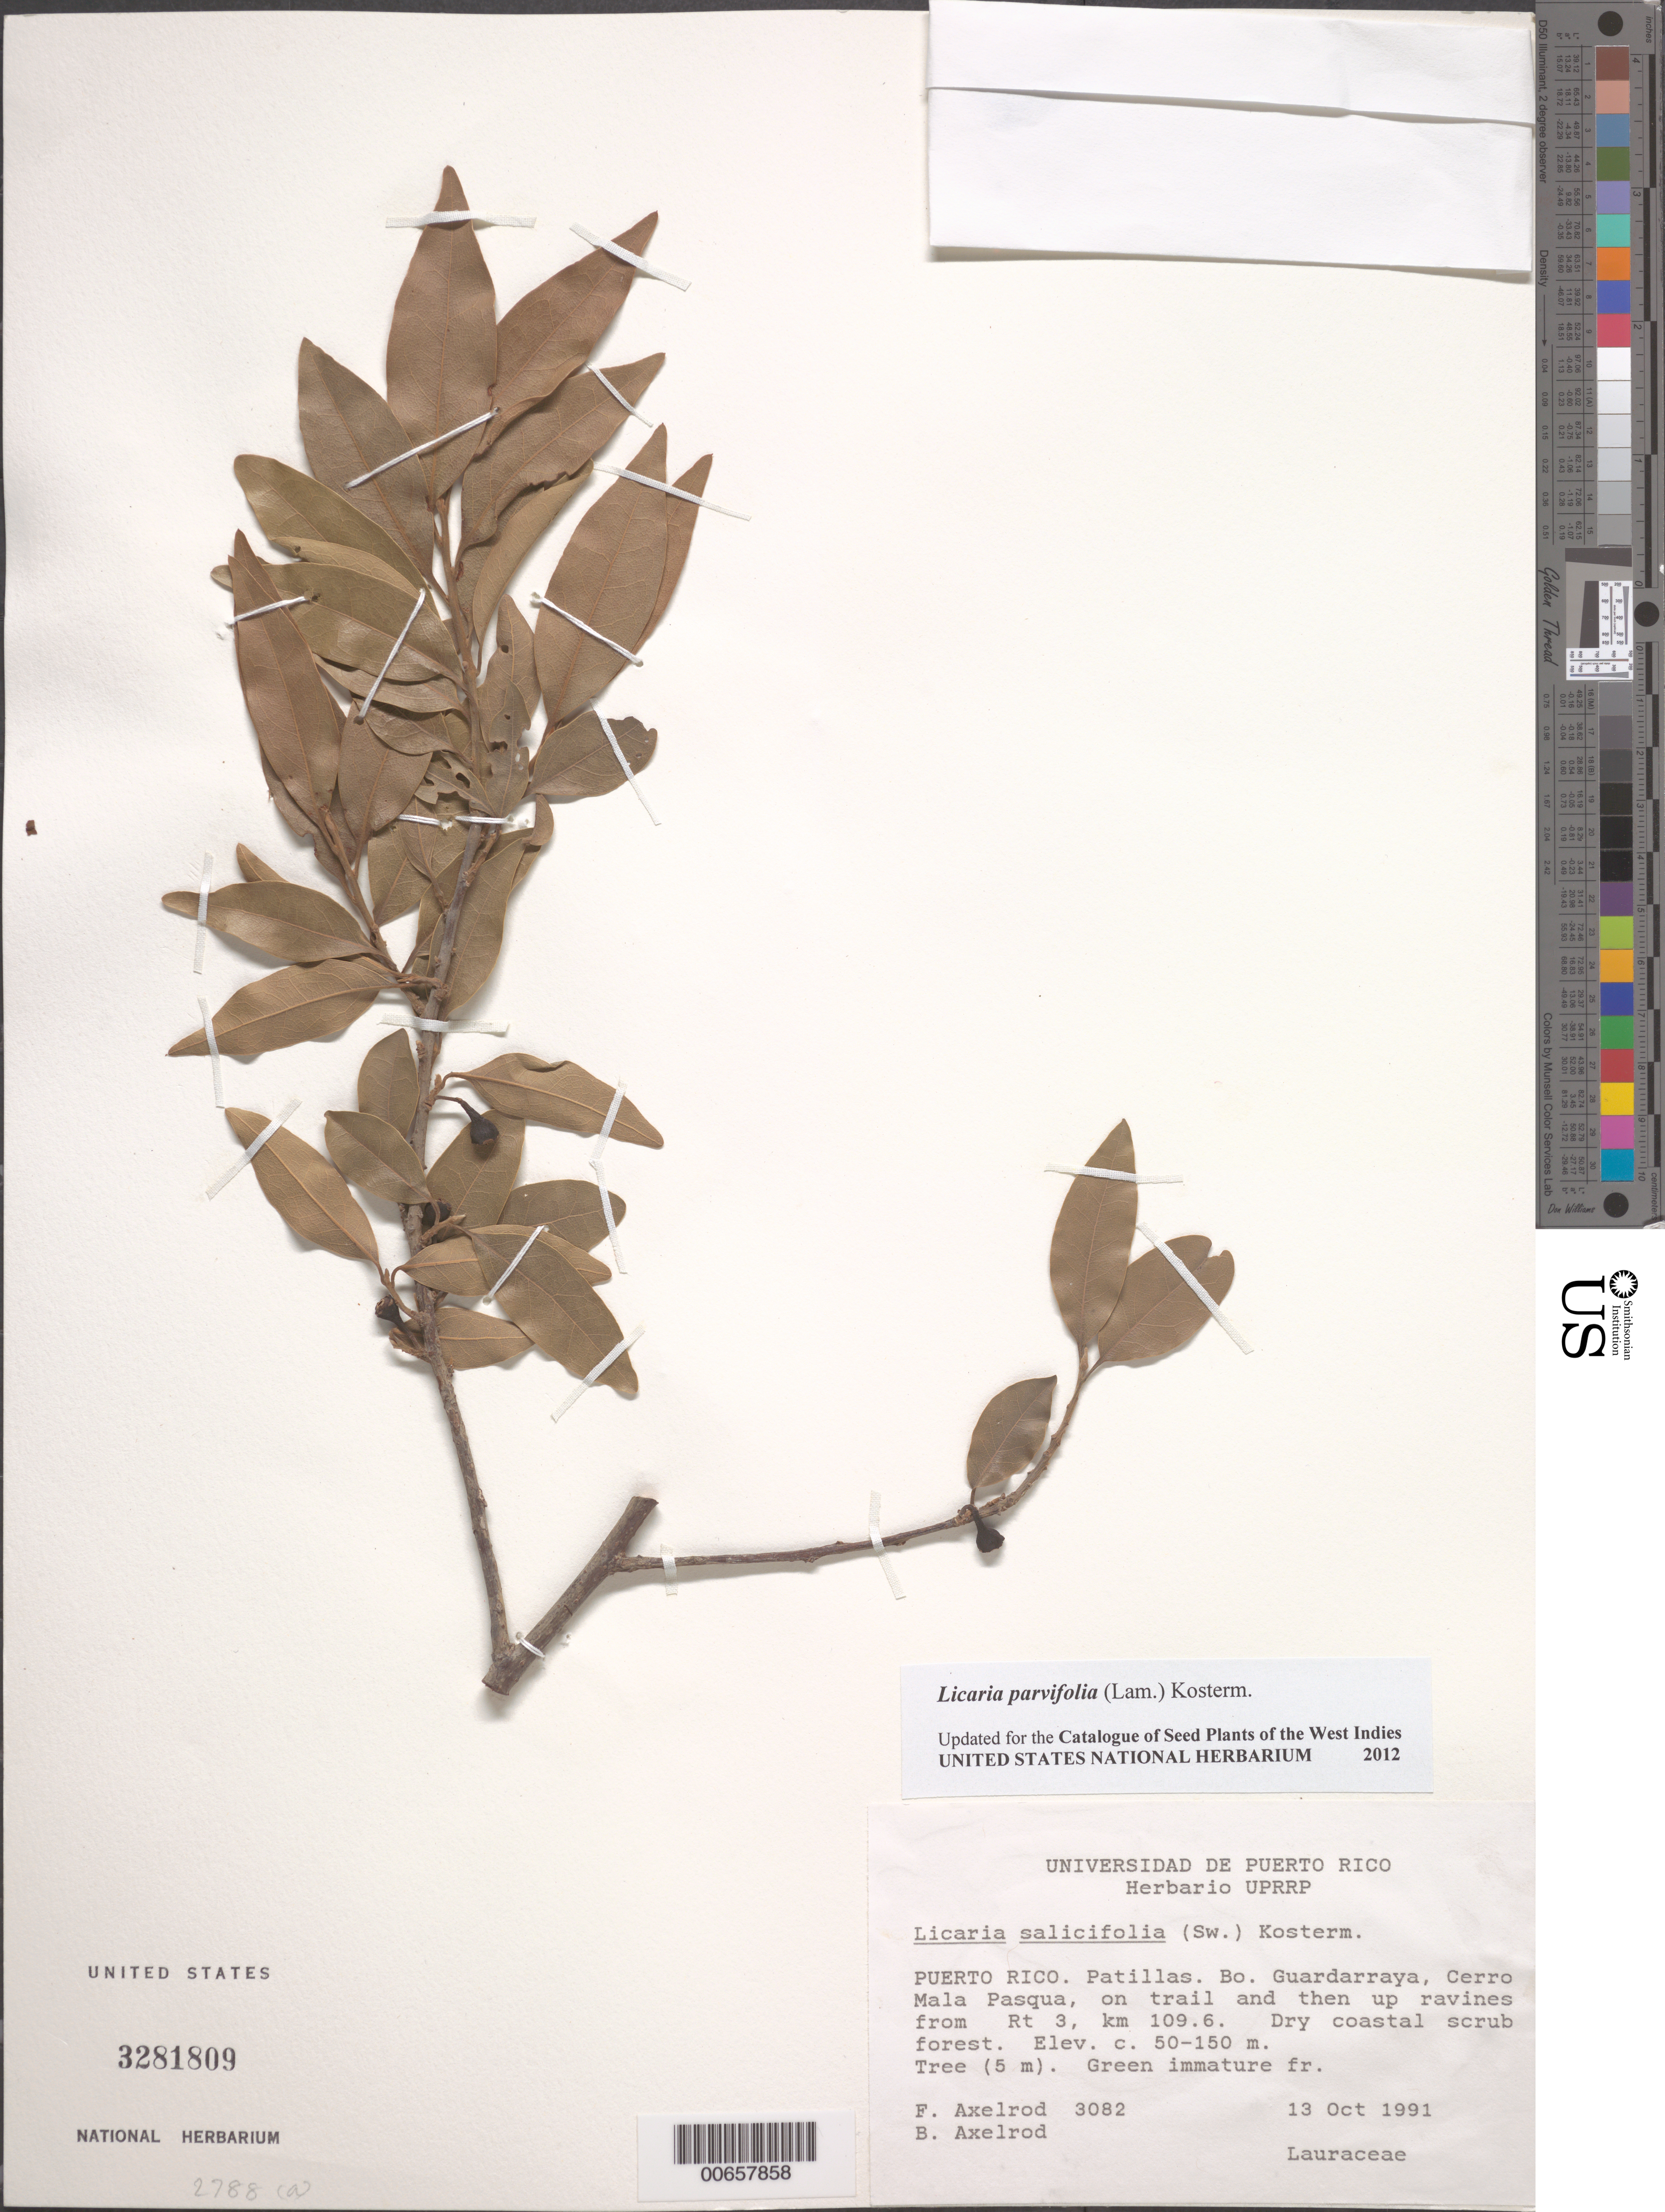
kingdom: Plantae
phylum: Tracheophyta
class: Magnoliopsida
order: Laurales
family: Lauraceae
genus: Licaria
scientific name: Licaria salicifolia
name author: (Sw.) Kosterm.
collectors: F. S. Axelrod & B. Axelrod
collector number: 3082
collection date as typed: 13 Oct 1991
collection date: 1991-10-13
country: Puerto Rico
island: Greater Antilles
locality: Patillas: Bo. Guardarraya, Cerro Mala Pasqua, on trail and then up ravines from Rt 3, km 109.6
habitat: Dry coastal scrub forest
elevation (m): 50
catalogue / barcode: US 3281809